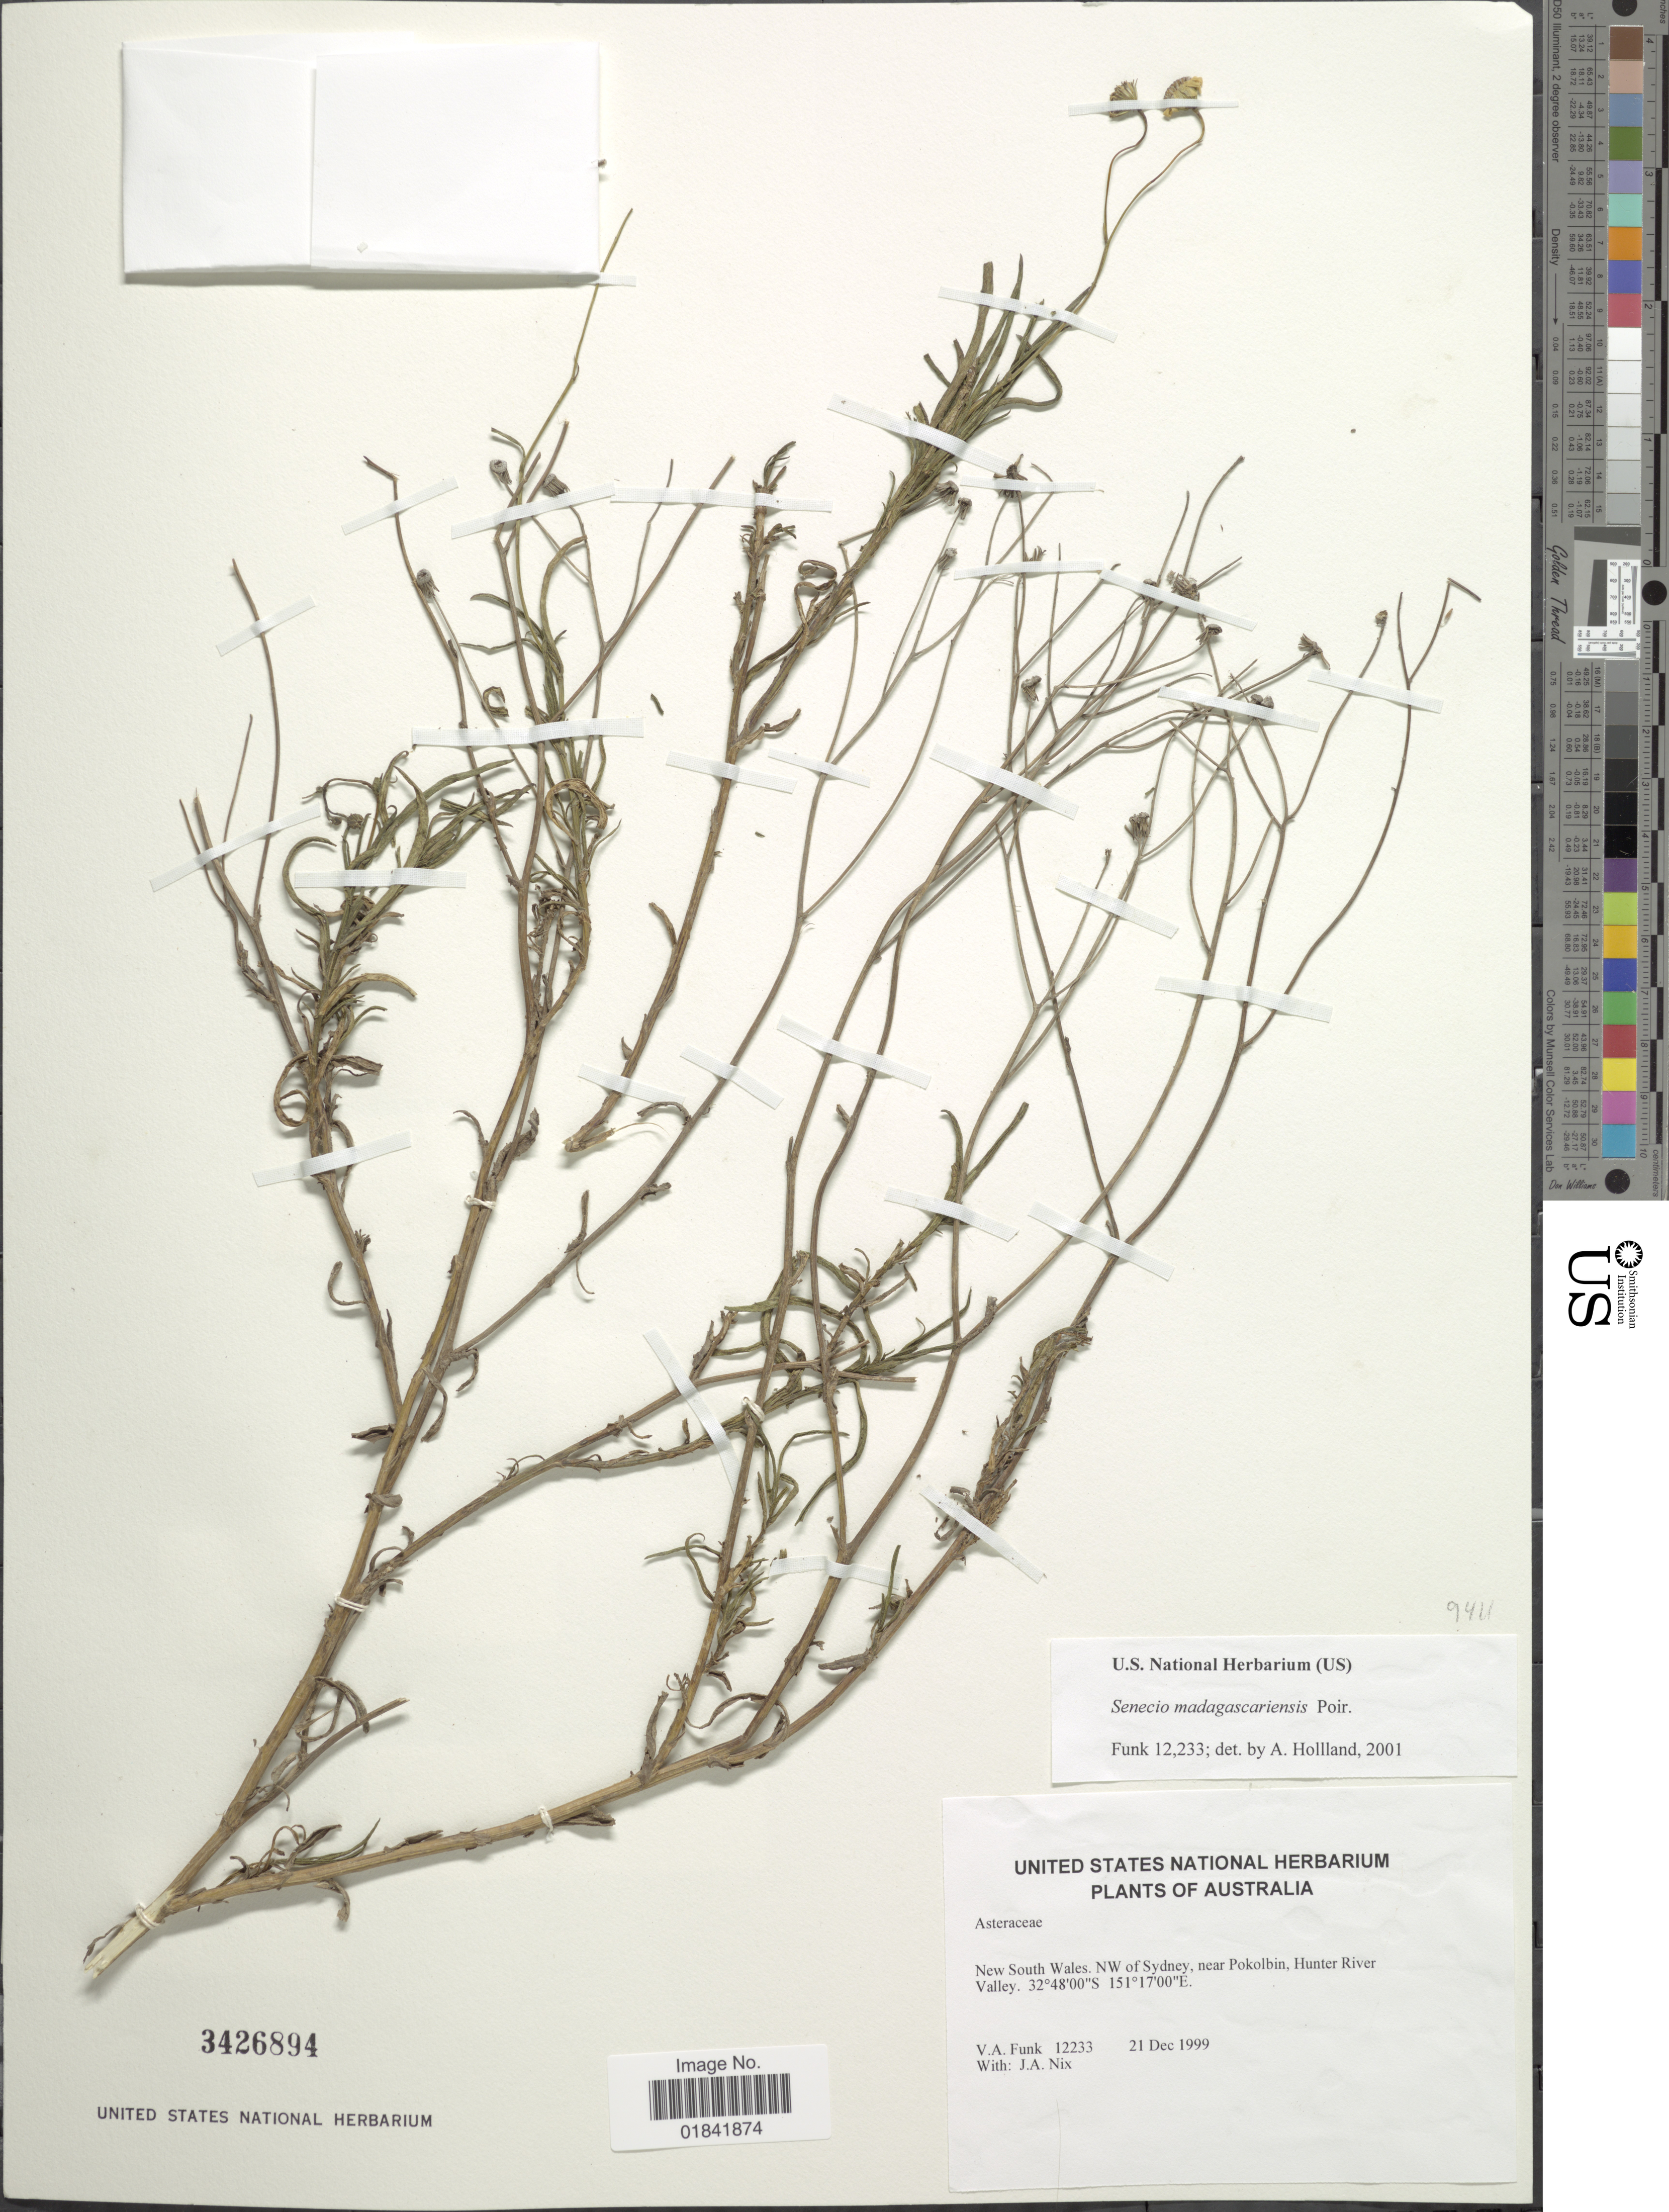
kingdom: Plantae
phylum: Tracheophyta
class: Magnoliopsida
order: Asterales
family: Asteraceae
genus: Senecio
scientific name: Senecio madagascariensis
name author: Poir.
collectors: V. Funk & J. Nix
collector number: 12233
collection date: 1999-12-21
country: Australia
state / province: New South Wales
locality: NW of Sydney, near Pokolbin, Hunter River Valley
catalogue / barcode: US 3426894